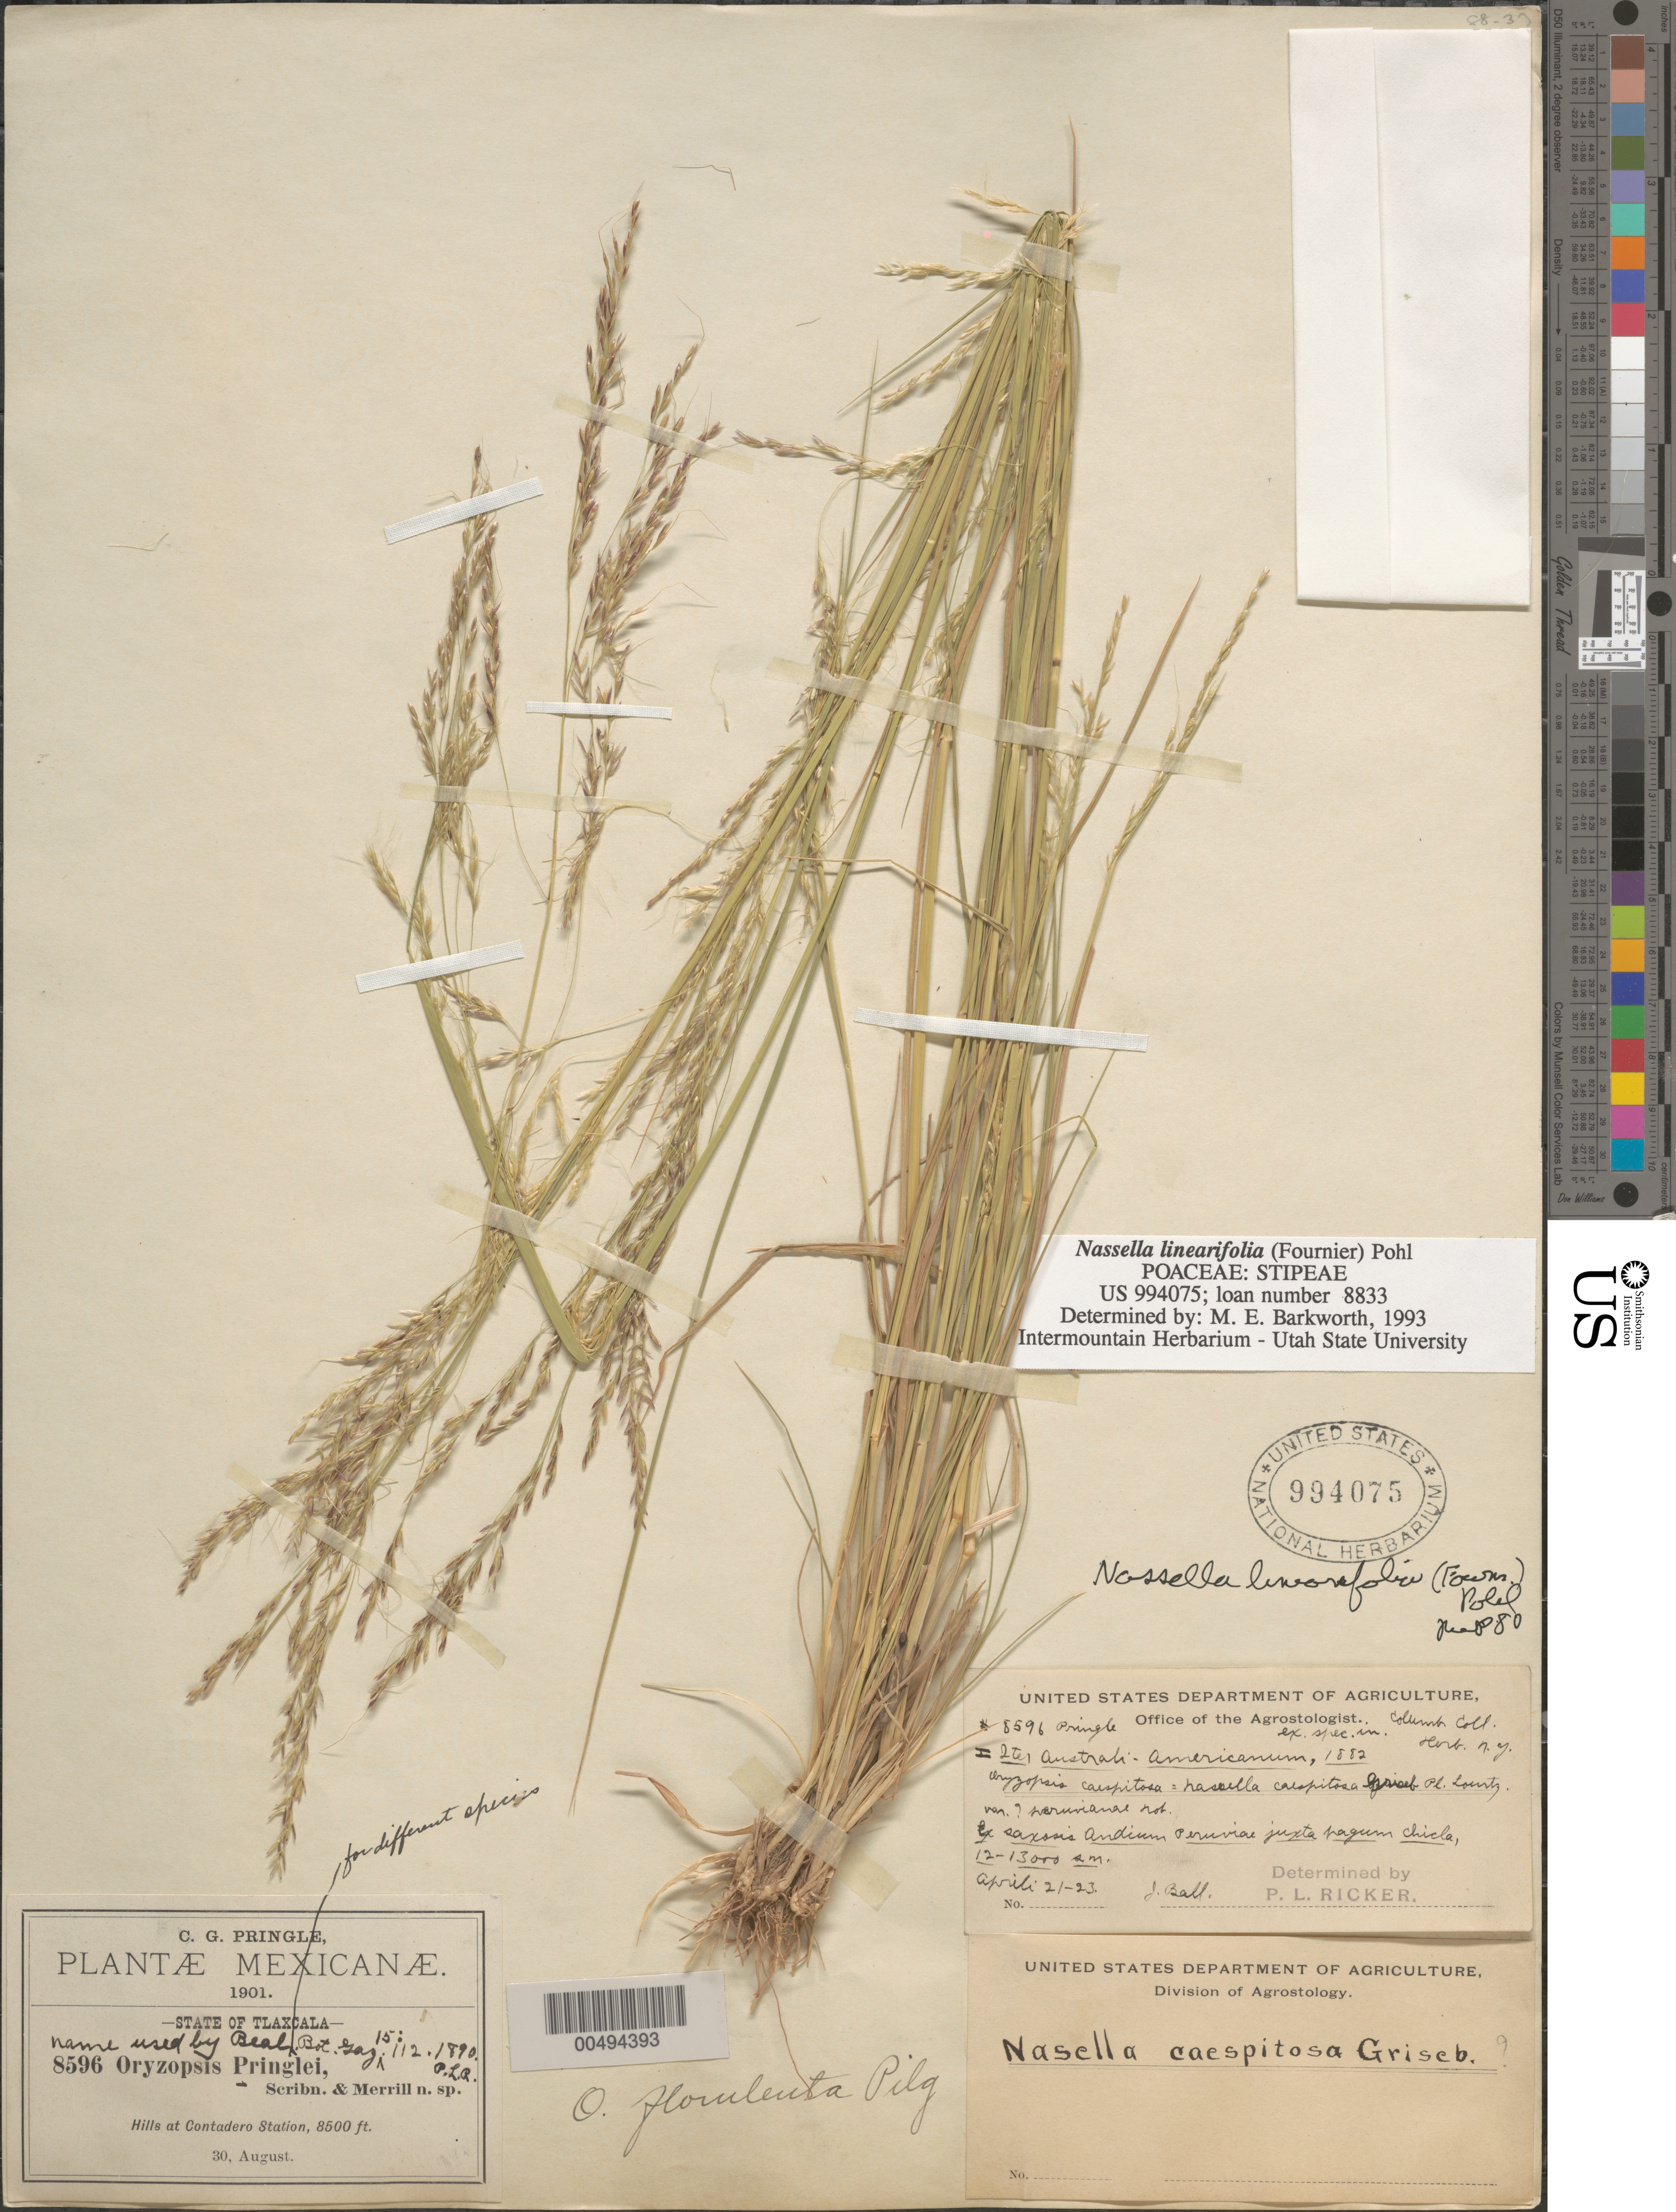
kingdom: Plantae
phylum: Tracheophyta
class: Liliopsida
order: Poales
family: Poaceae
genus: Nassella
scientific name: Nassella linearifolia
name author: (E. Fourn.) R.W. Pohl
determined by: Barkworth, M. E.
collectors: C. G. Pringle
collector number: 8596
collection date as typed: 30 Aug 1901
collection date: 1901-08-30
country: Mexico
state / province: Tlaxcala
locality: At Contadero Station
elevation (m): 2591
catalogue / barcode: US 994075